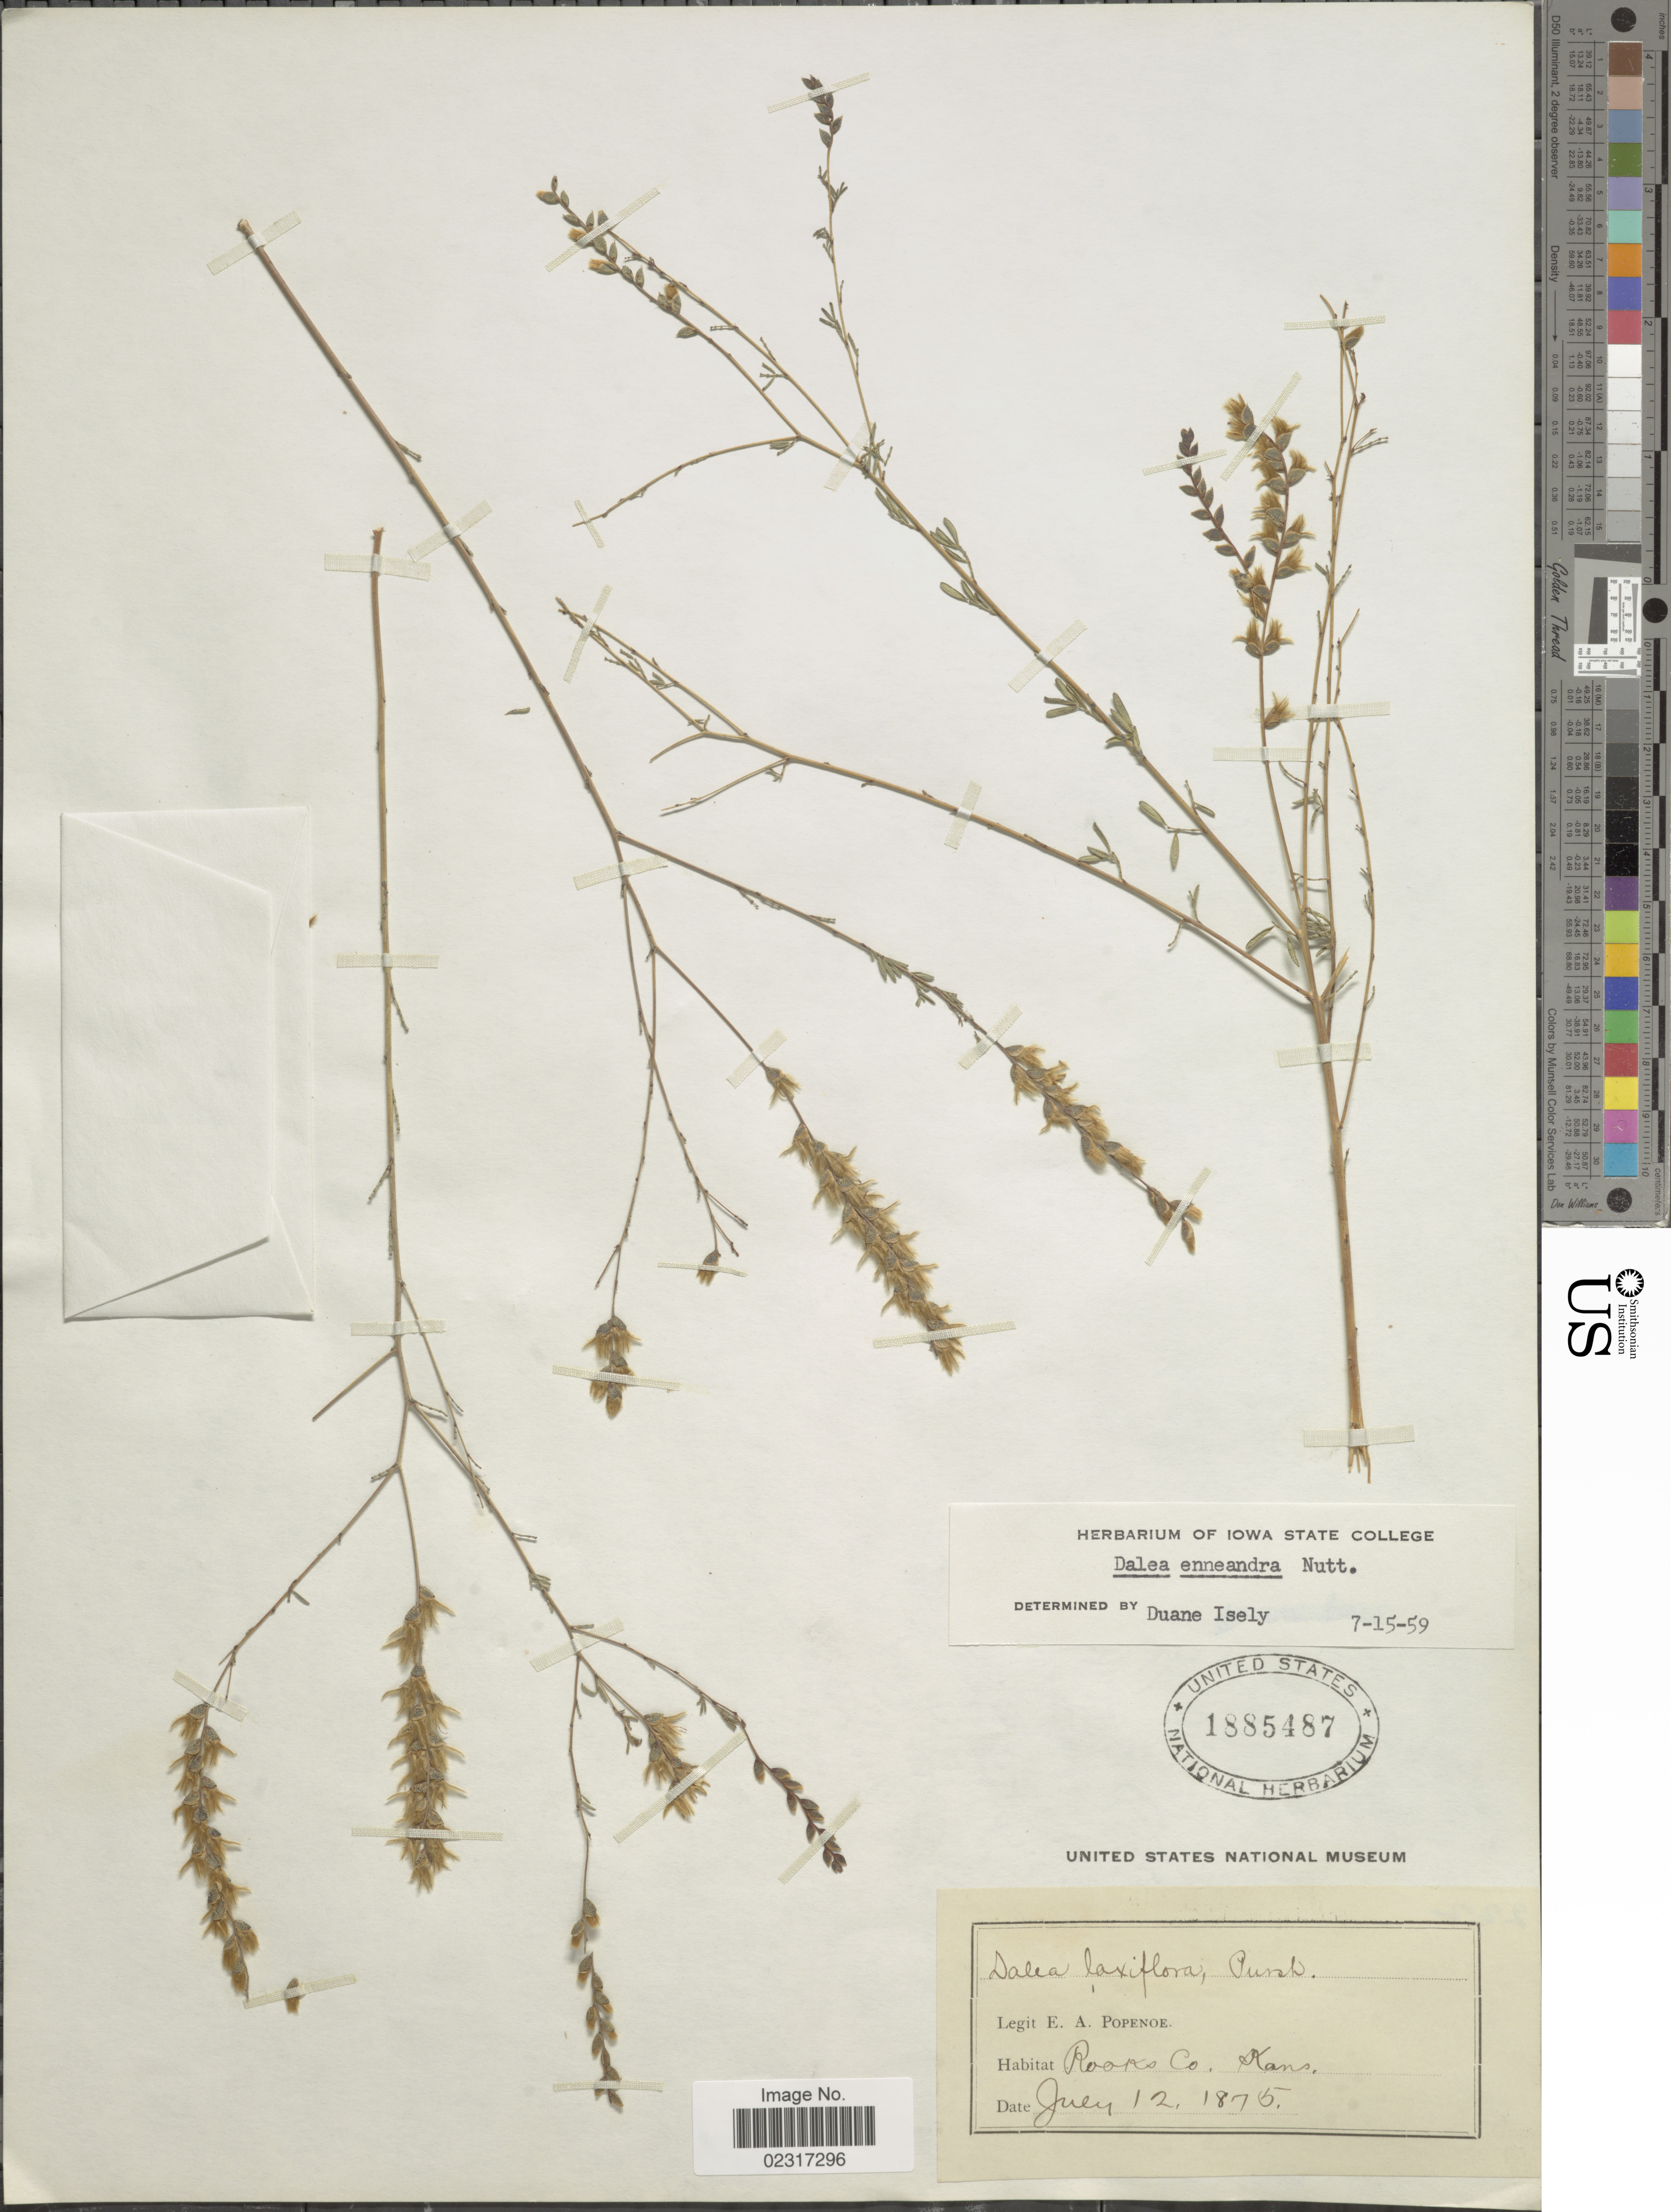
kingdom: Plantae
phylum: Tracheophyta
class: Magnoliopsida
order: Fabales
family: Fabaceae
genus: Dalea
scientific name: Dalea enneandra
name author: Nutt.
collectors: E. A. Popenoe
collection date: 1875-07-12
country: United States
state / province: Kansas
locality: Rooks Co.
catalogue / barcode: US 1885487